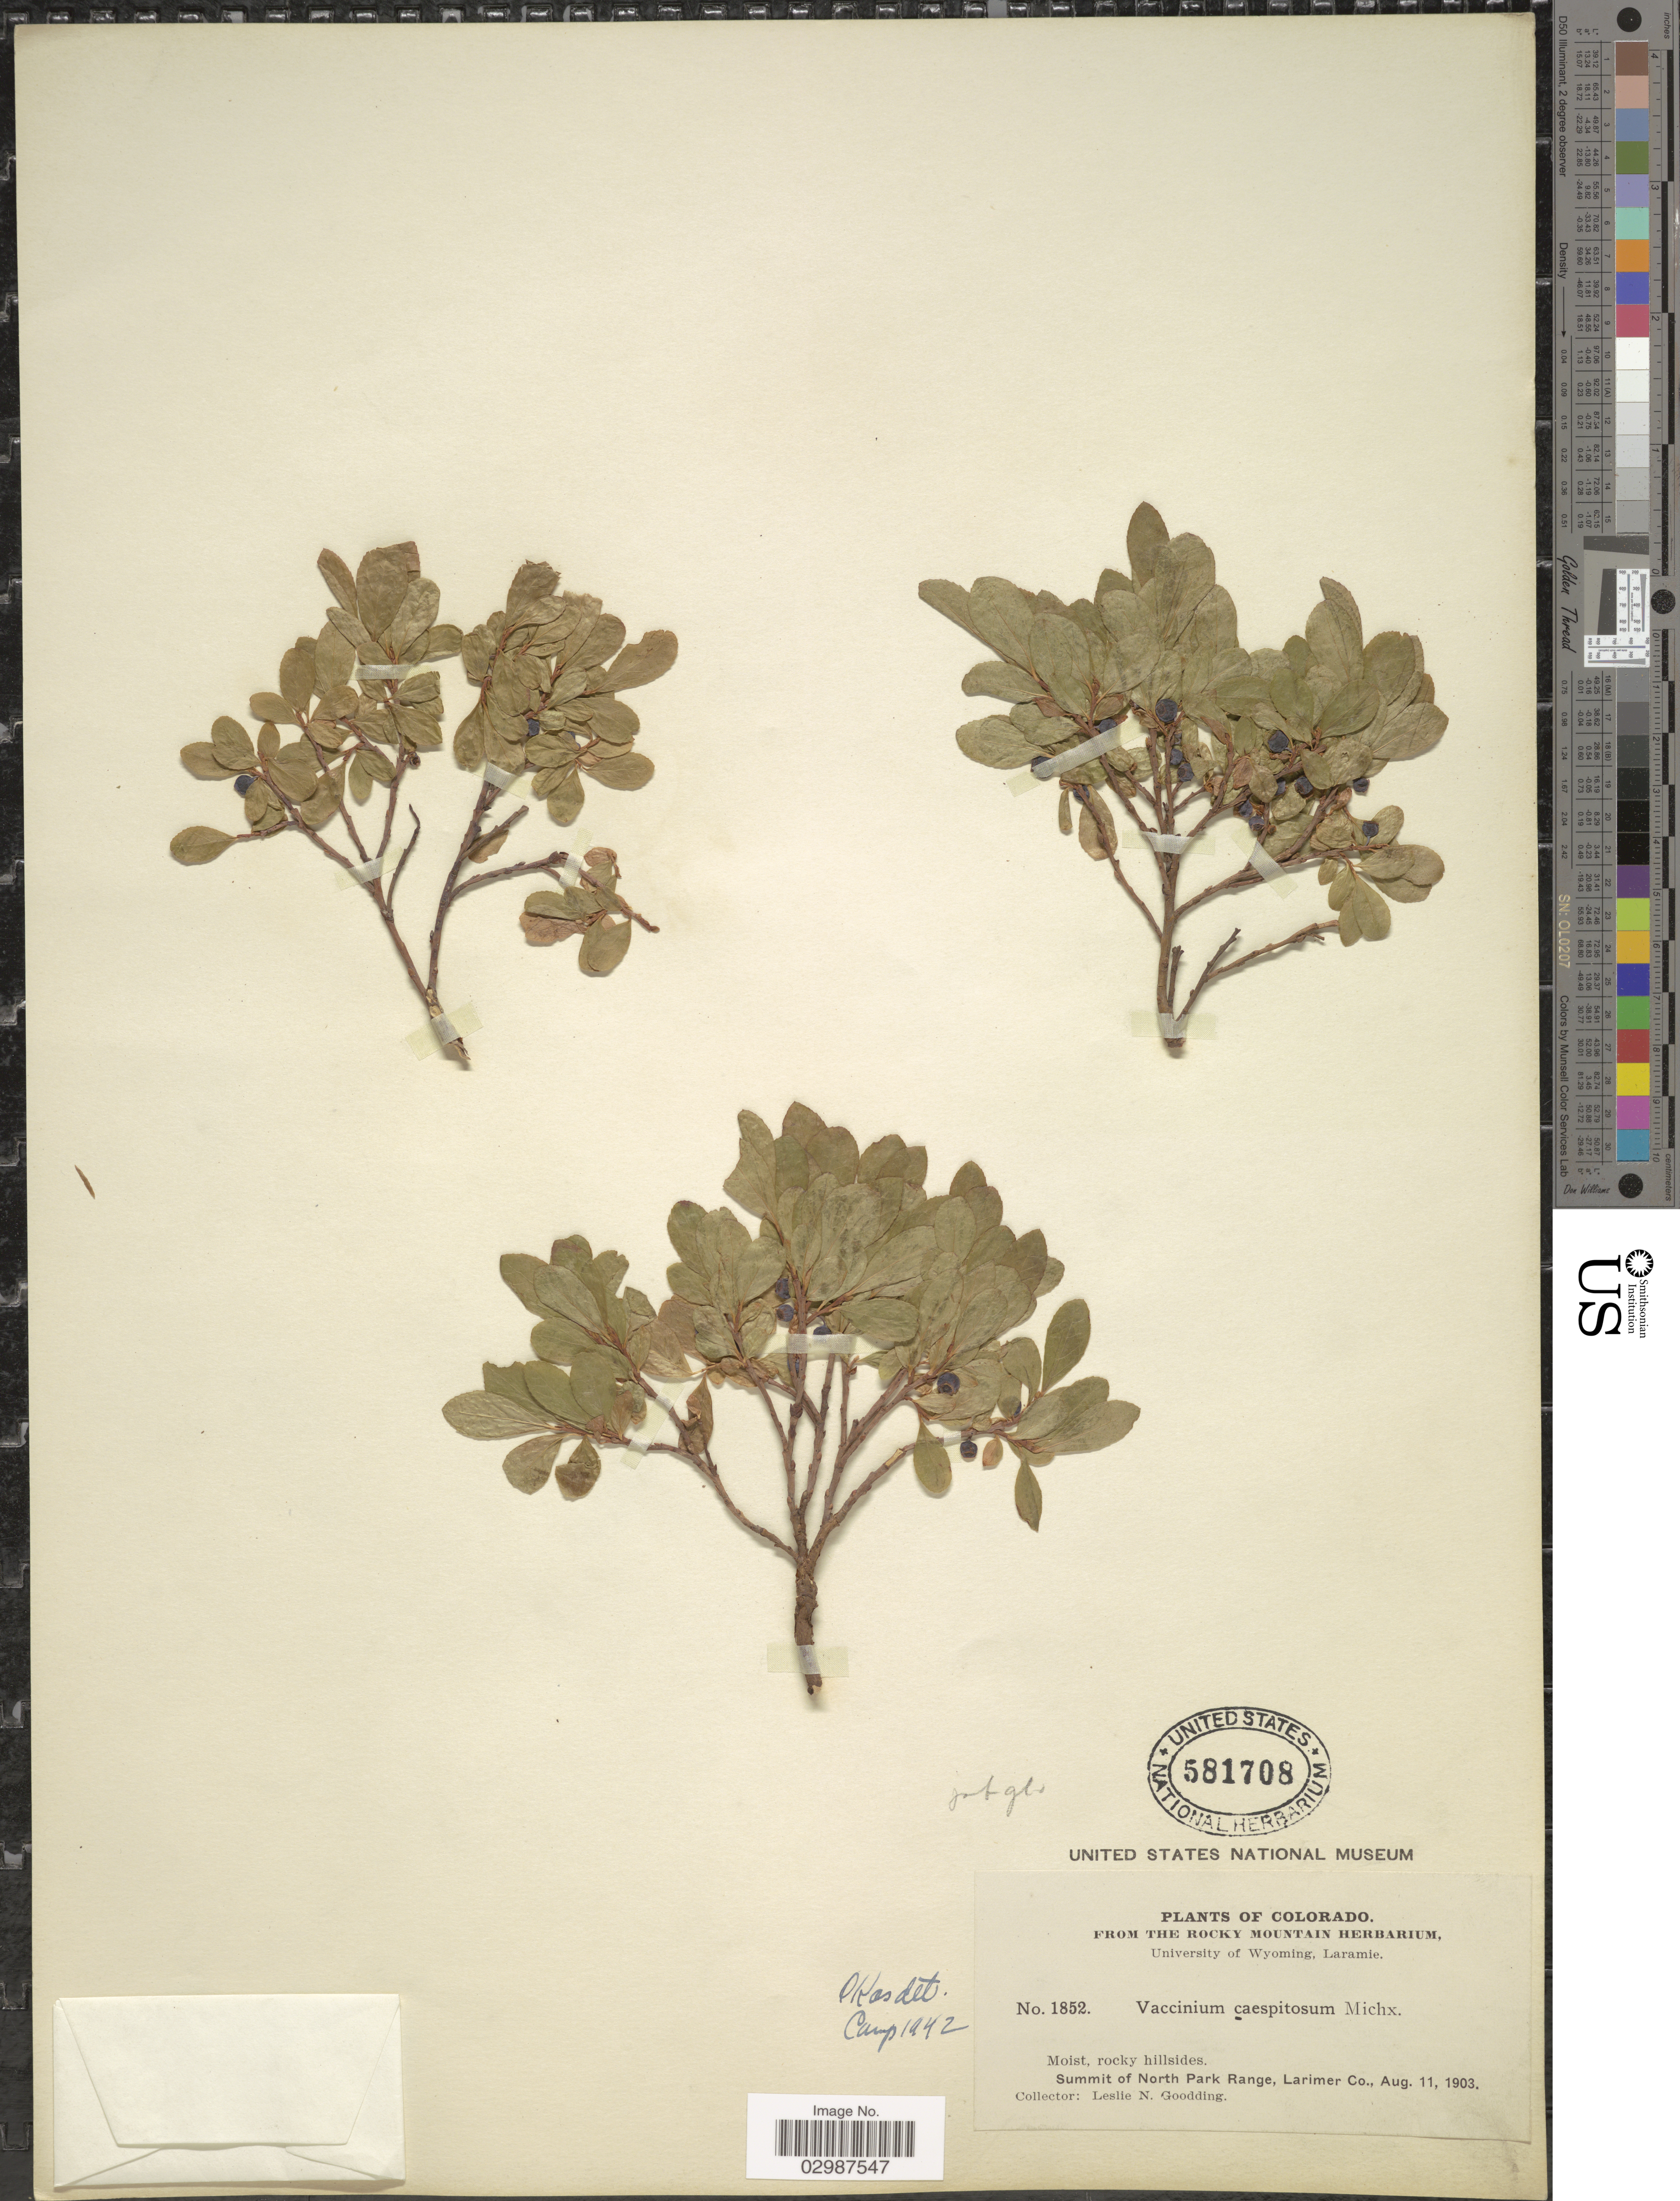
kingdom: Plantae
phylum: Tracheophyta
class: Magnoliopsida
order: Ericales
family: Ericaceae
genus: Vaccinium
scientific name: Vaccinium caespitosum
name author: Michx.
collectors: L. N. Goodding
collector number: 1852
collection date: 1903-08-11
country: United States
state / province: Colorado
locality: Summit of North Park Range, Larimer Co.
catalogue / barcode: US 581708